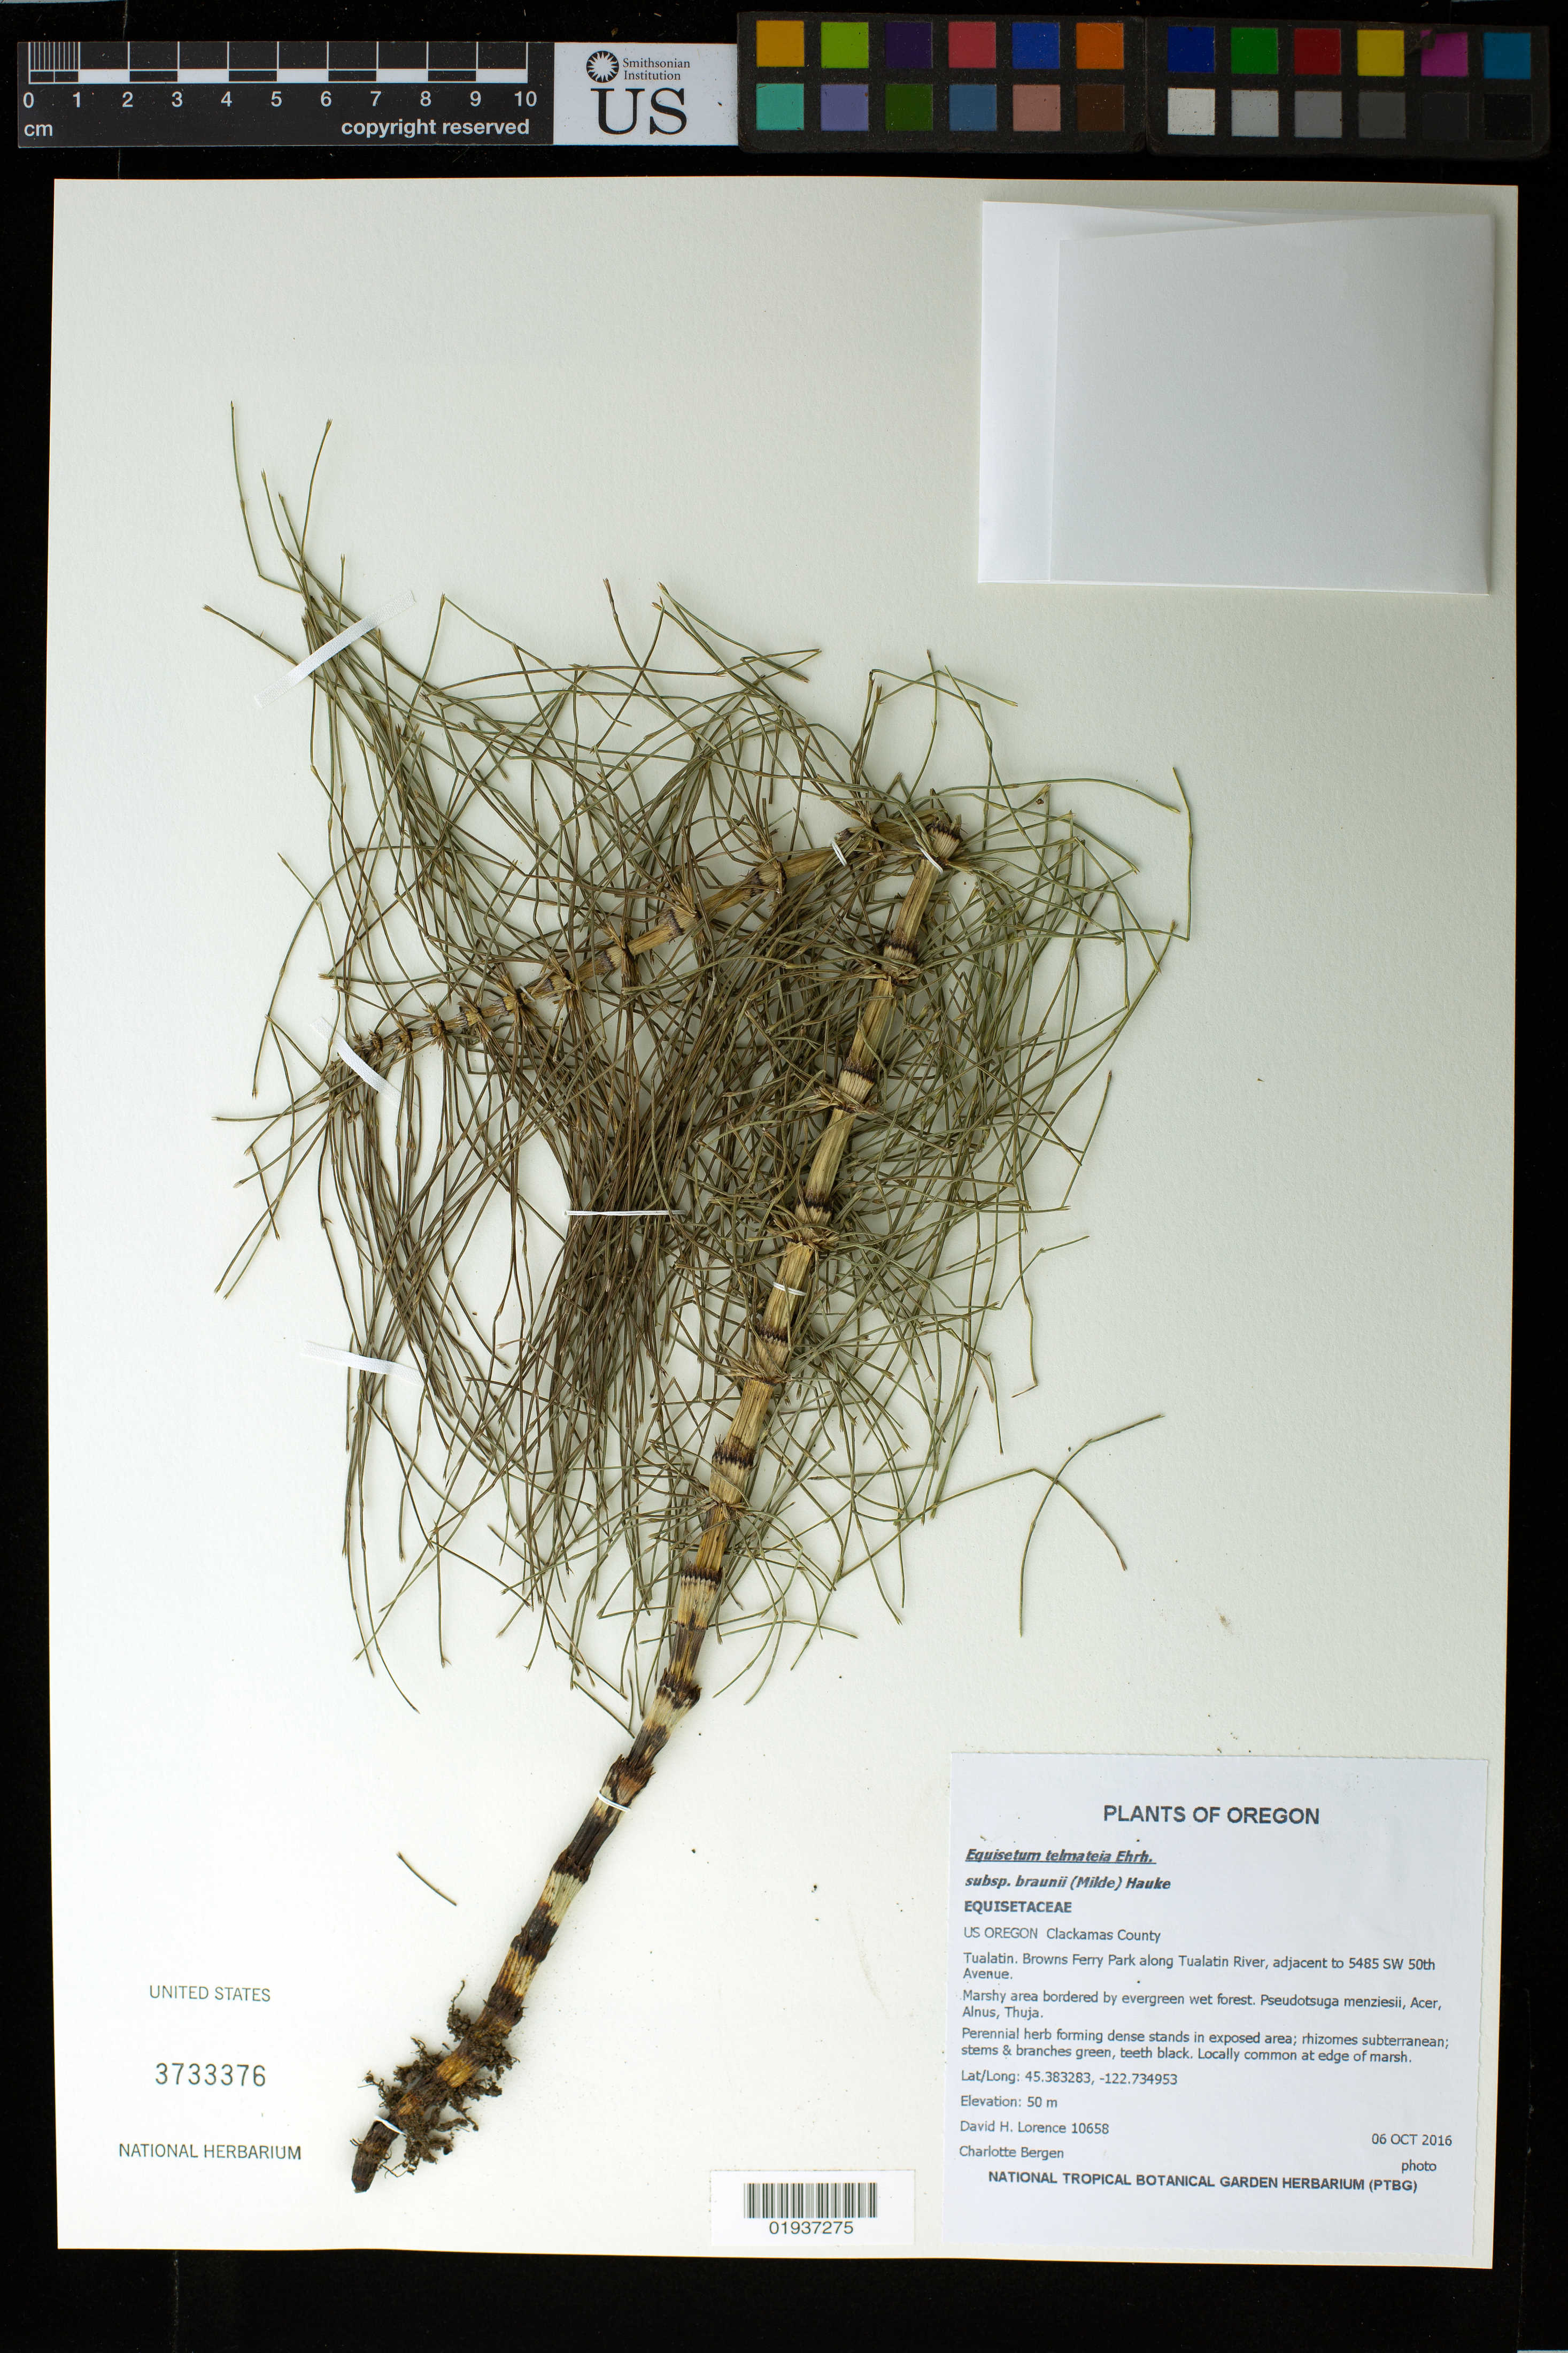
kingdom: Plantae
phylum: Tracheophyta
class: Polypodiopsida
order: Equisetales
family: Equisetaceae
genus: Equisetum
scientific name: Equisetum telmateia subsp. braunii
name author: (Milde) Hauke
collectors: D. Lorence & C. Bergen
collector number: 10658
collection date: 2016-10-06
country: United States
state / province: Oregon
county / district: Clackamas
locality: Tualatin, Browns Ferry Park along Tualatin river, adjacent to 5485 SW 50th Avenue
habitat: Marshy area bordered by evergreen wet forest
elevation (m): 50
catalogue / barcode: US 3733376